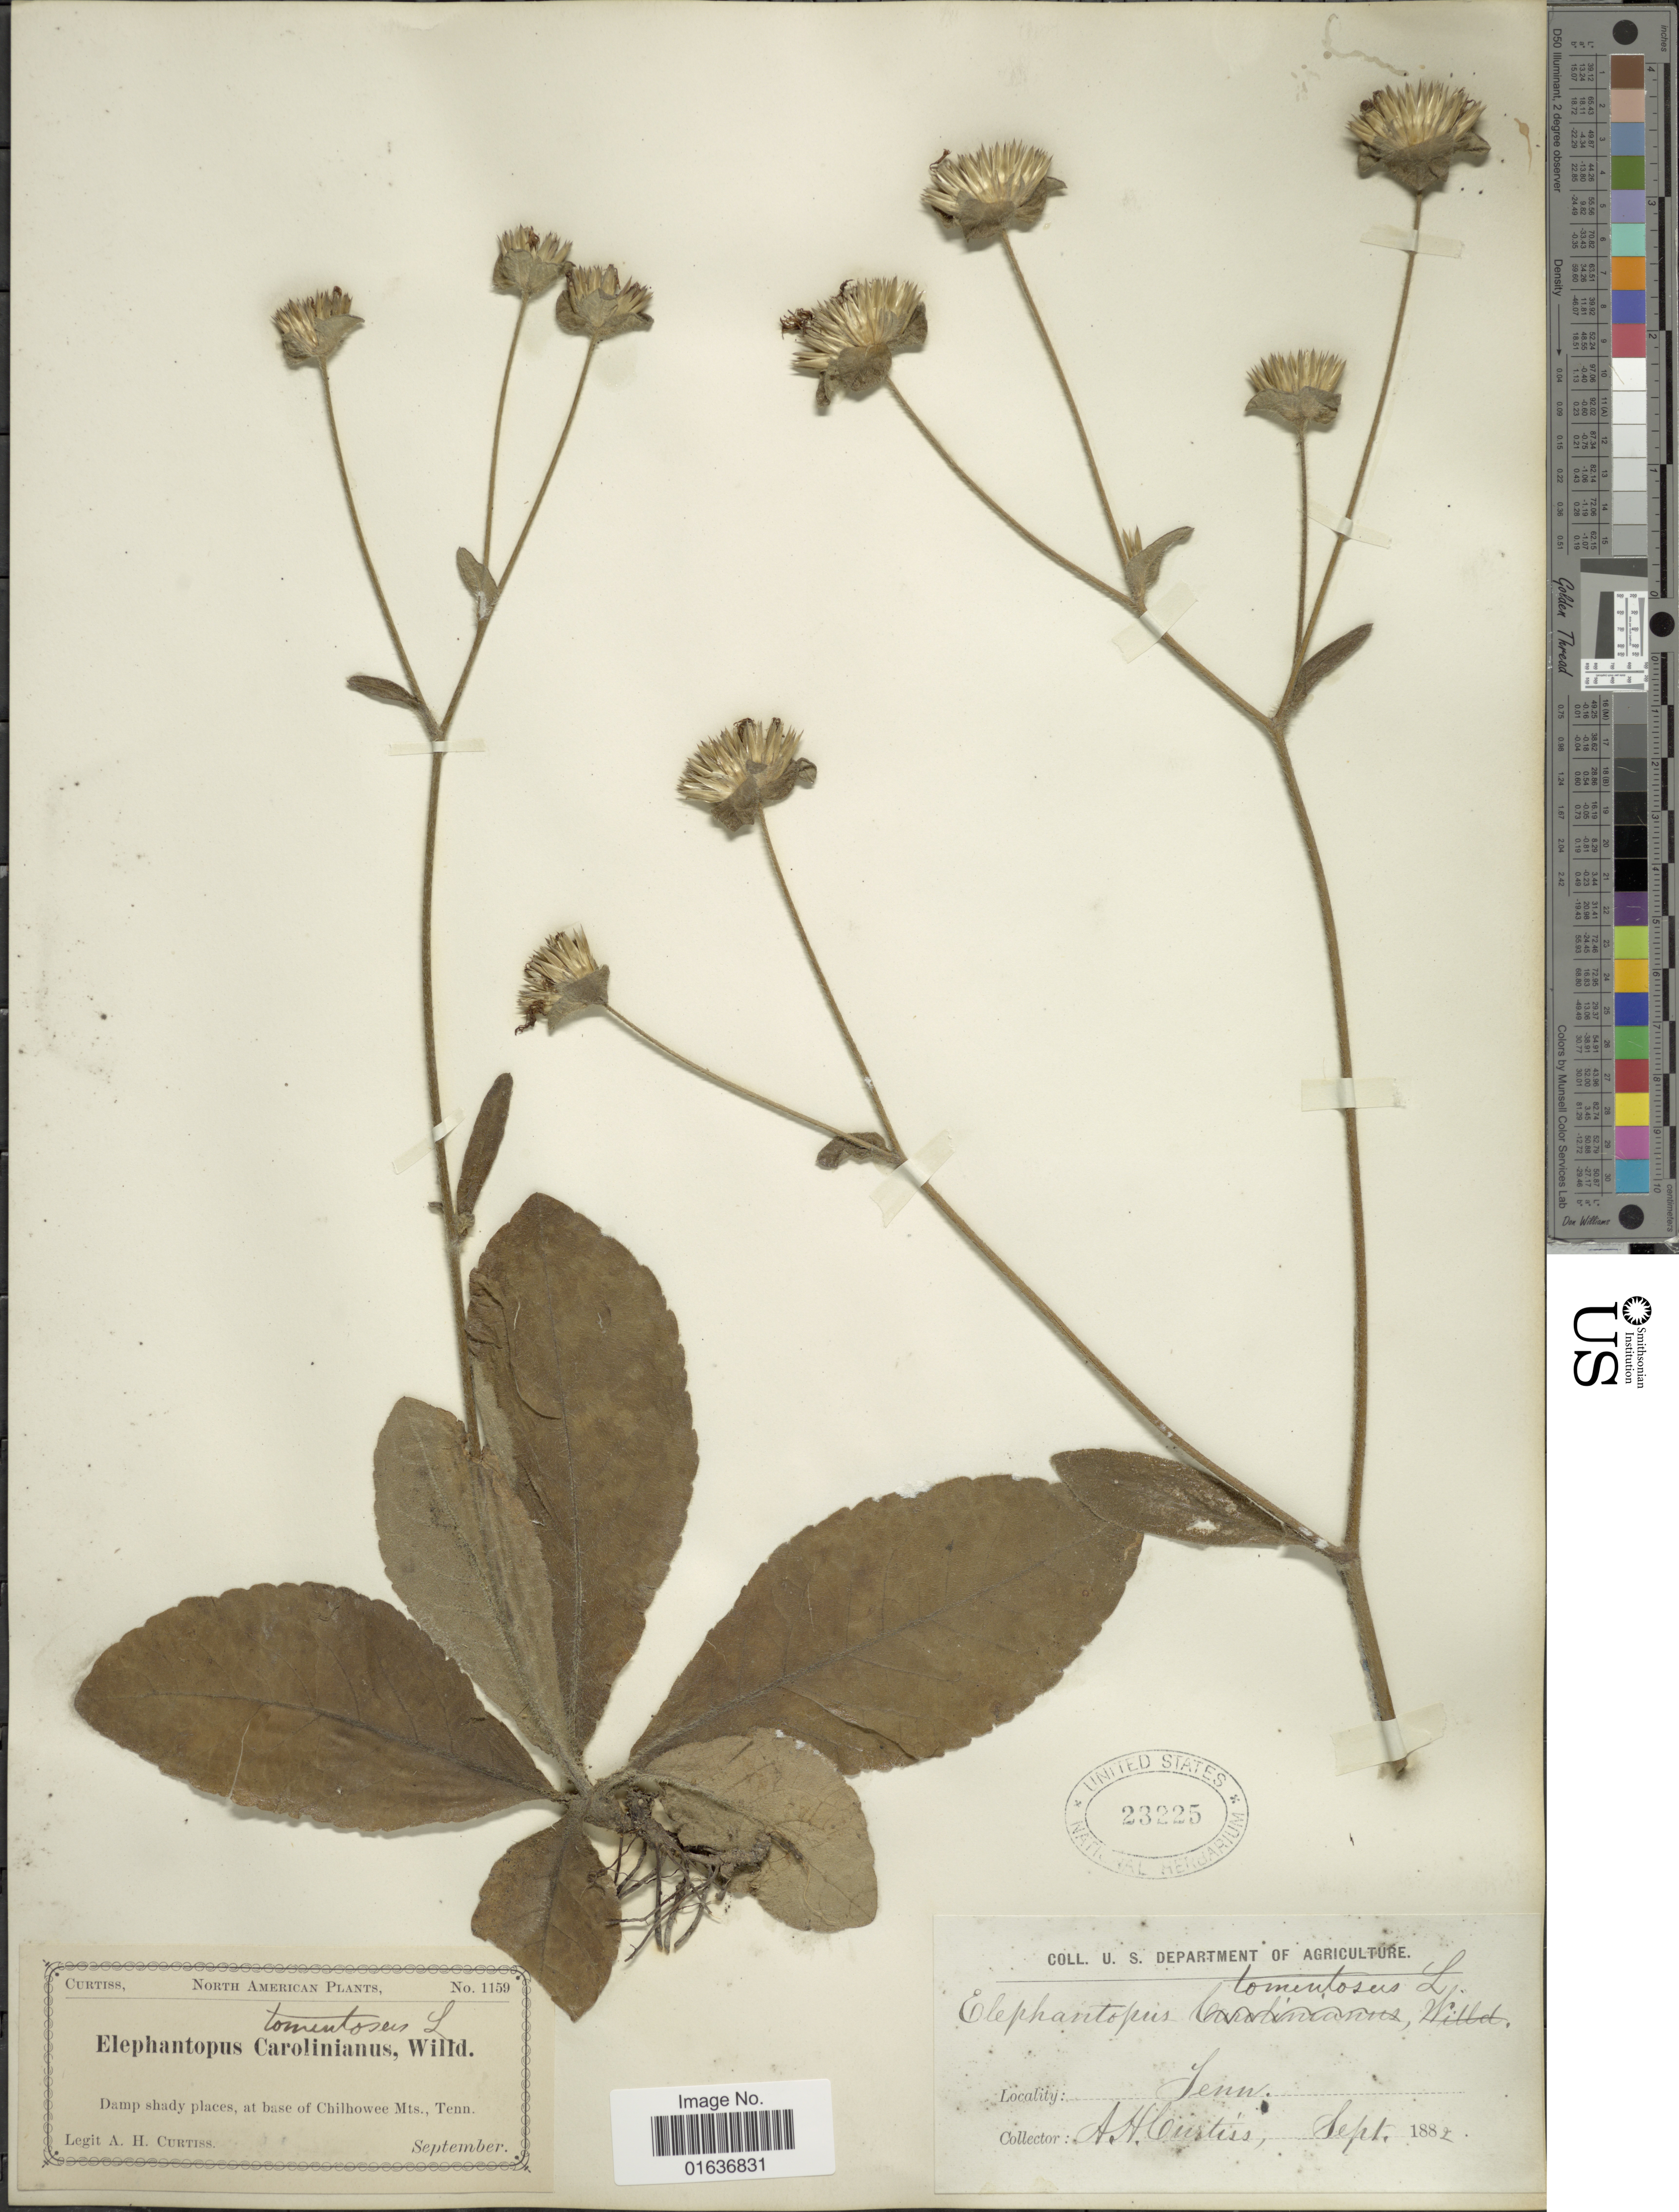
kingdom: Plantae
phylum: Tracheophyta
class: Magnoliopsida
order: Asterales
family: Asteraceae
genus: Elephantopus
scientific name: Elephantopus tomentosus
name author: L.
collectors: A. H. Curtiss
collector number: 1159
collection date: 1882-09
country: United States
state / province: Tennessee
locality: Damp shady places, at base of Chilhowee Mts.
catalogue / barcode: US 23225